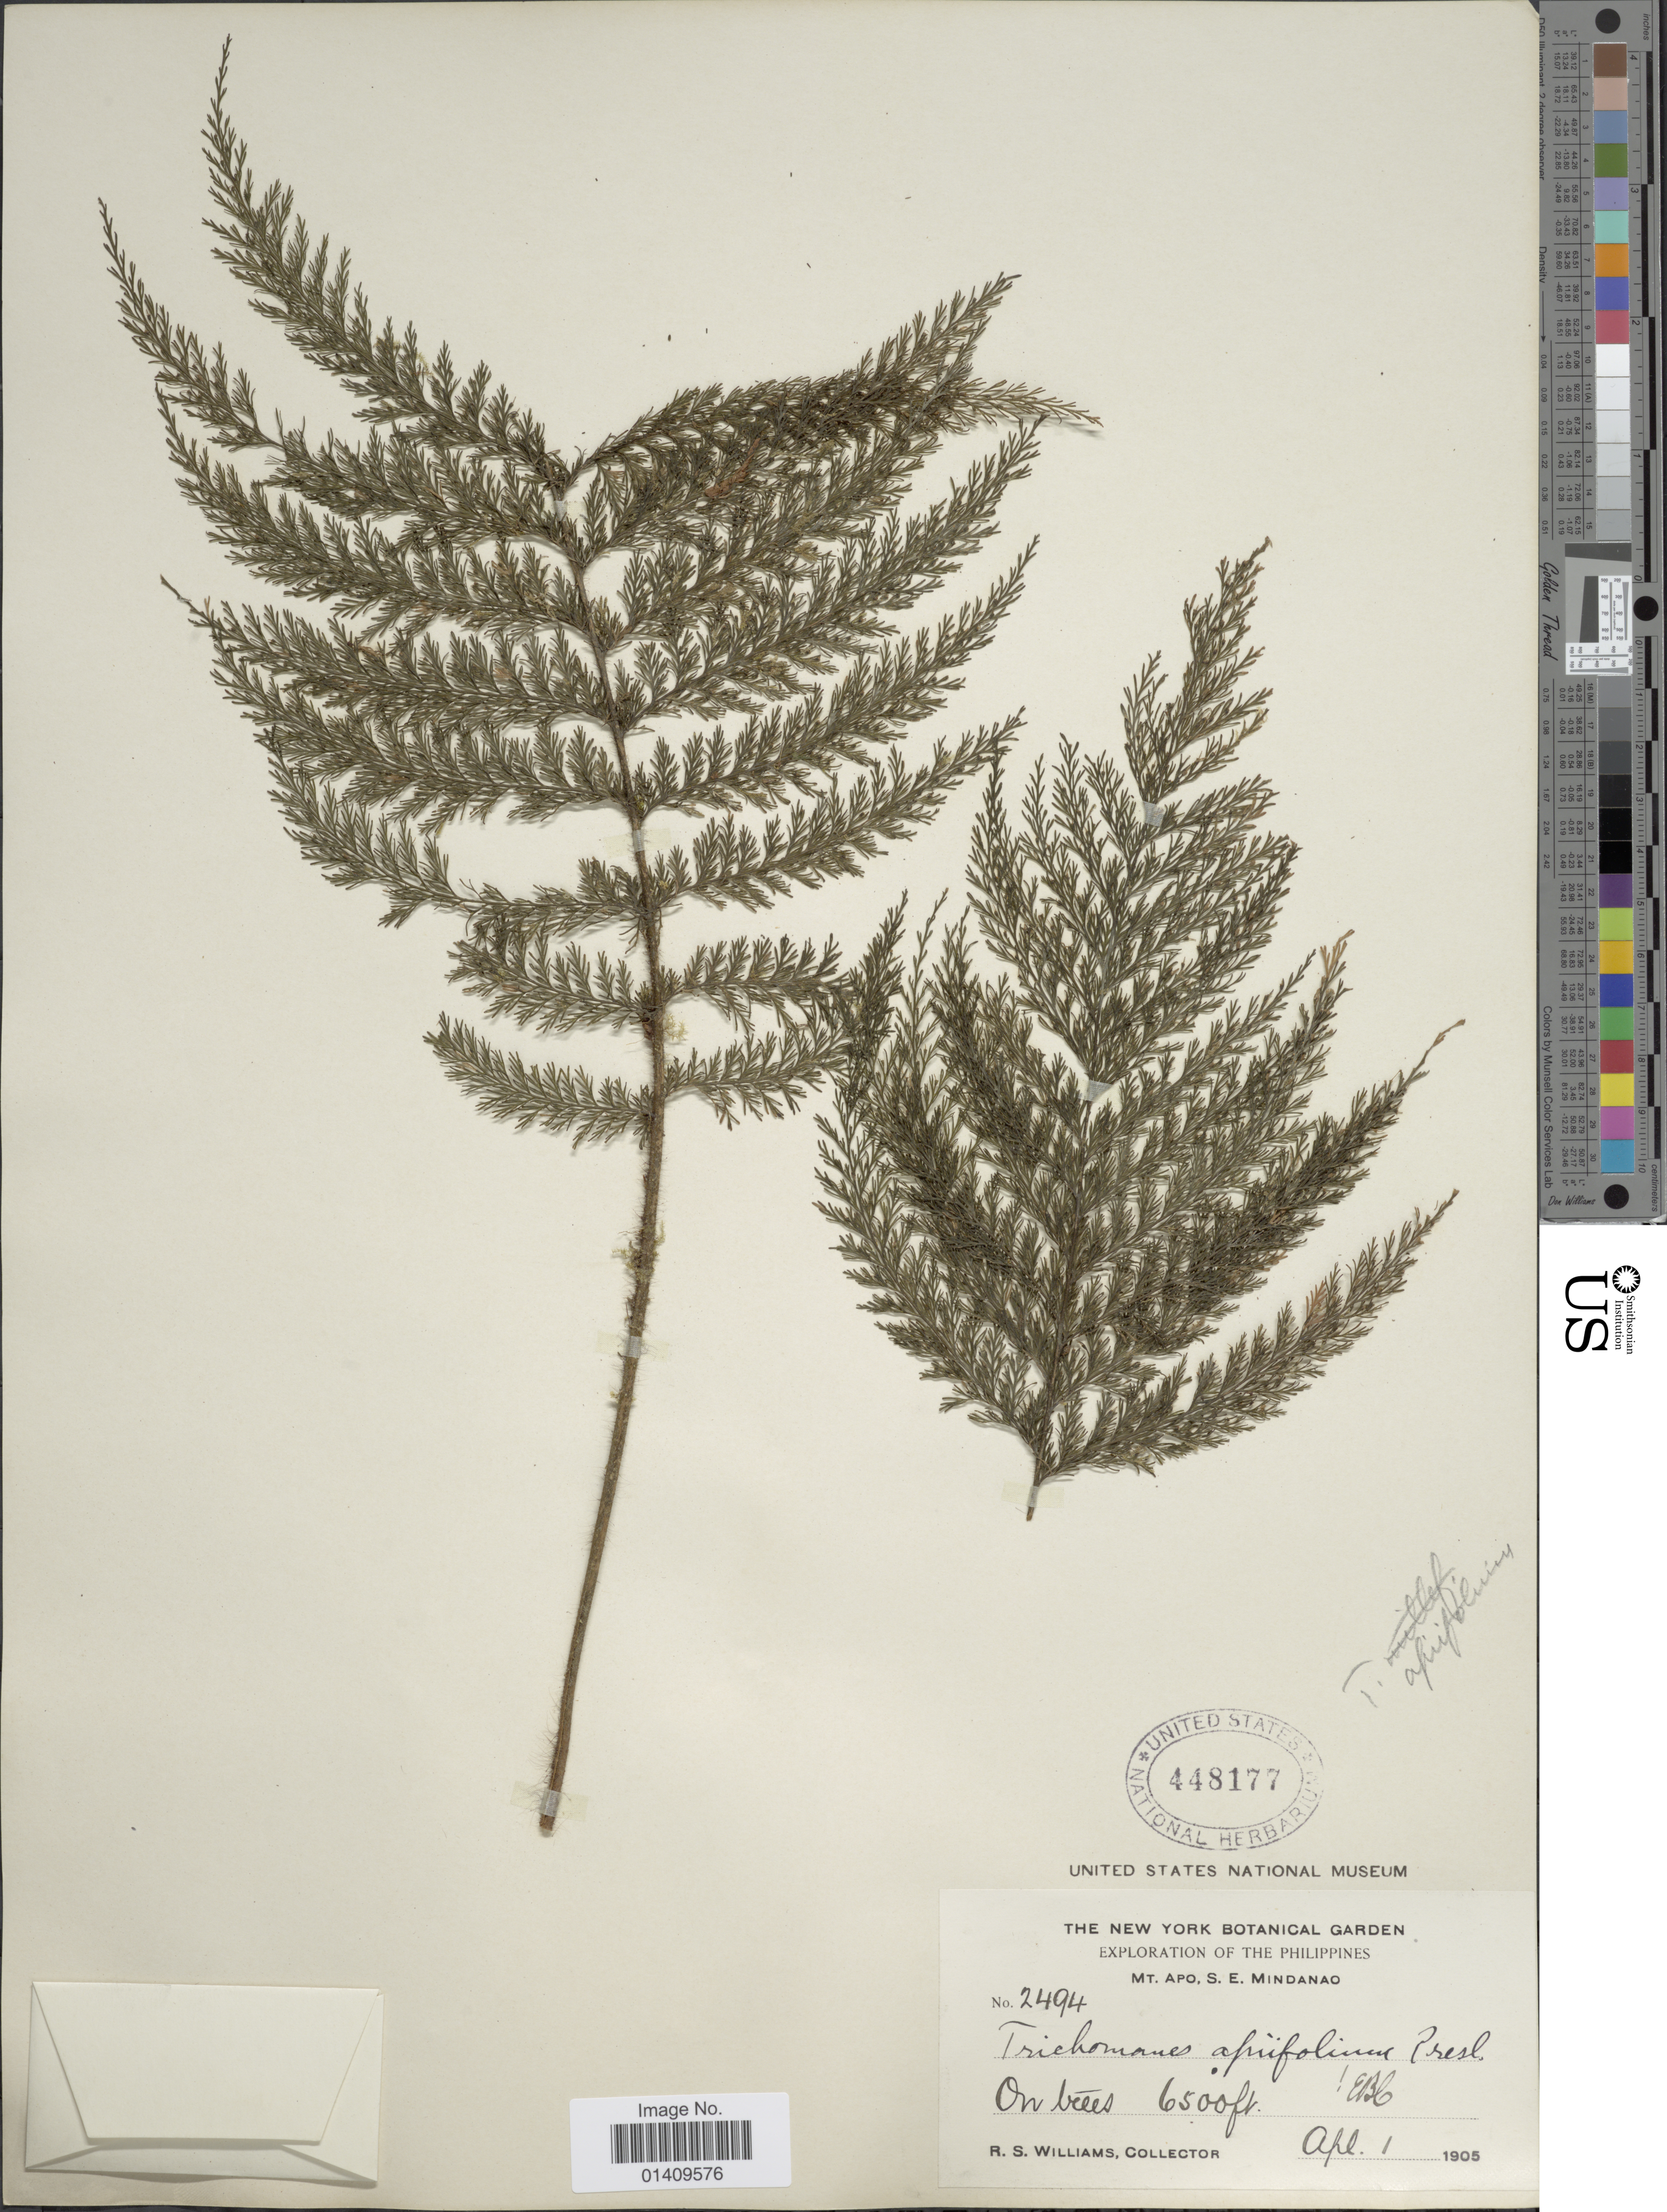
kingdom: Plantae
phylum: Tracheophyta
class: Polypodiopsida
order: Hymenophyllales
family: Hymenophyllaceae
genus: Callistopteris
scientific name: Callistopteris apiifolia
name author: (C. Presl) Copel.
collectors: R. S. Williams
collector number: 2494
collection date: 1905-04-01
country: Philippines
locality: Mt. Apo, S.E. Mindanao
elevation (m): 1981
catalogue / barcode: US 448177